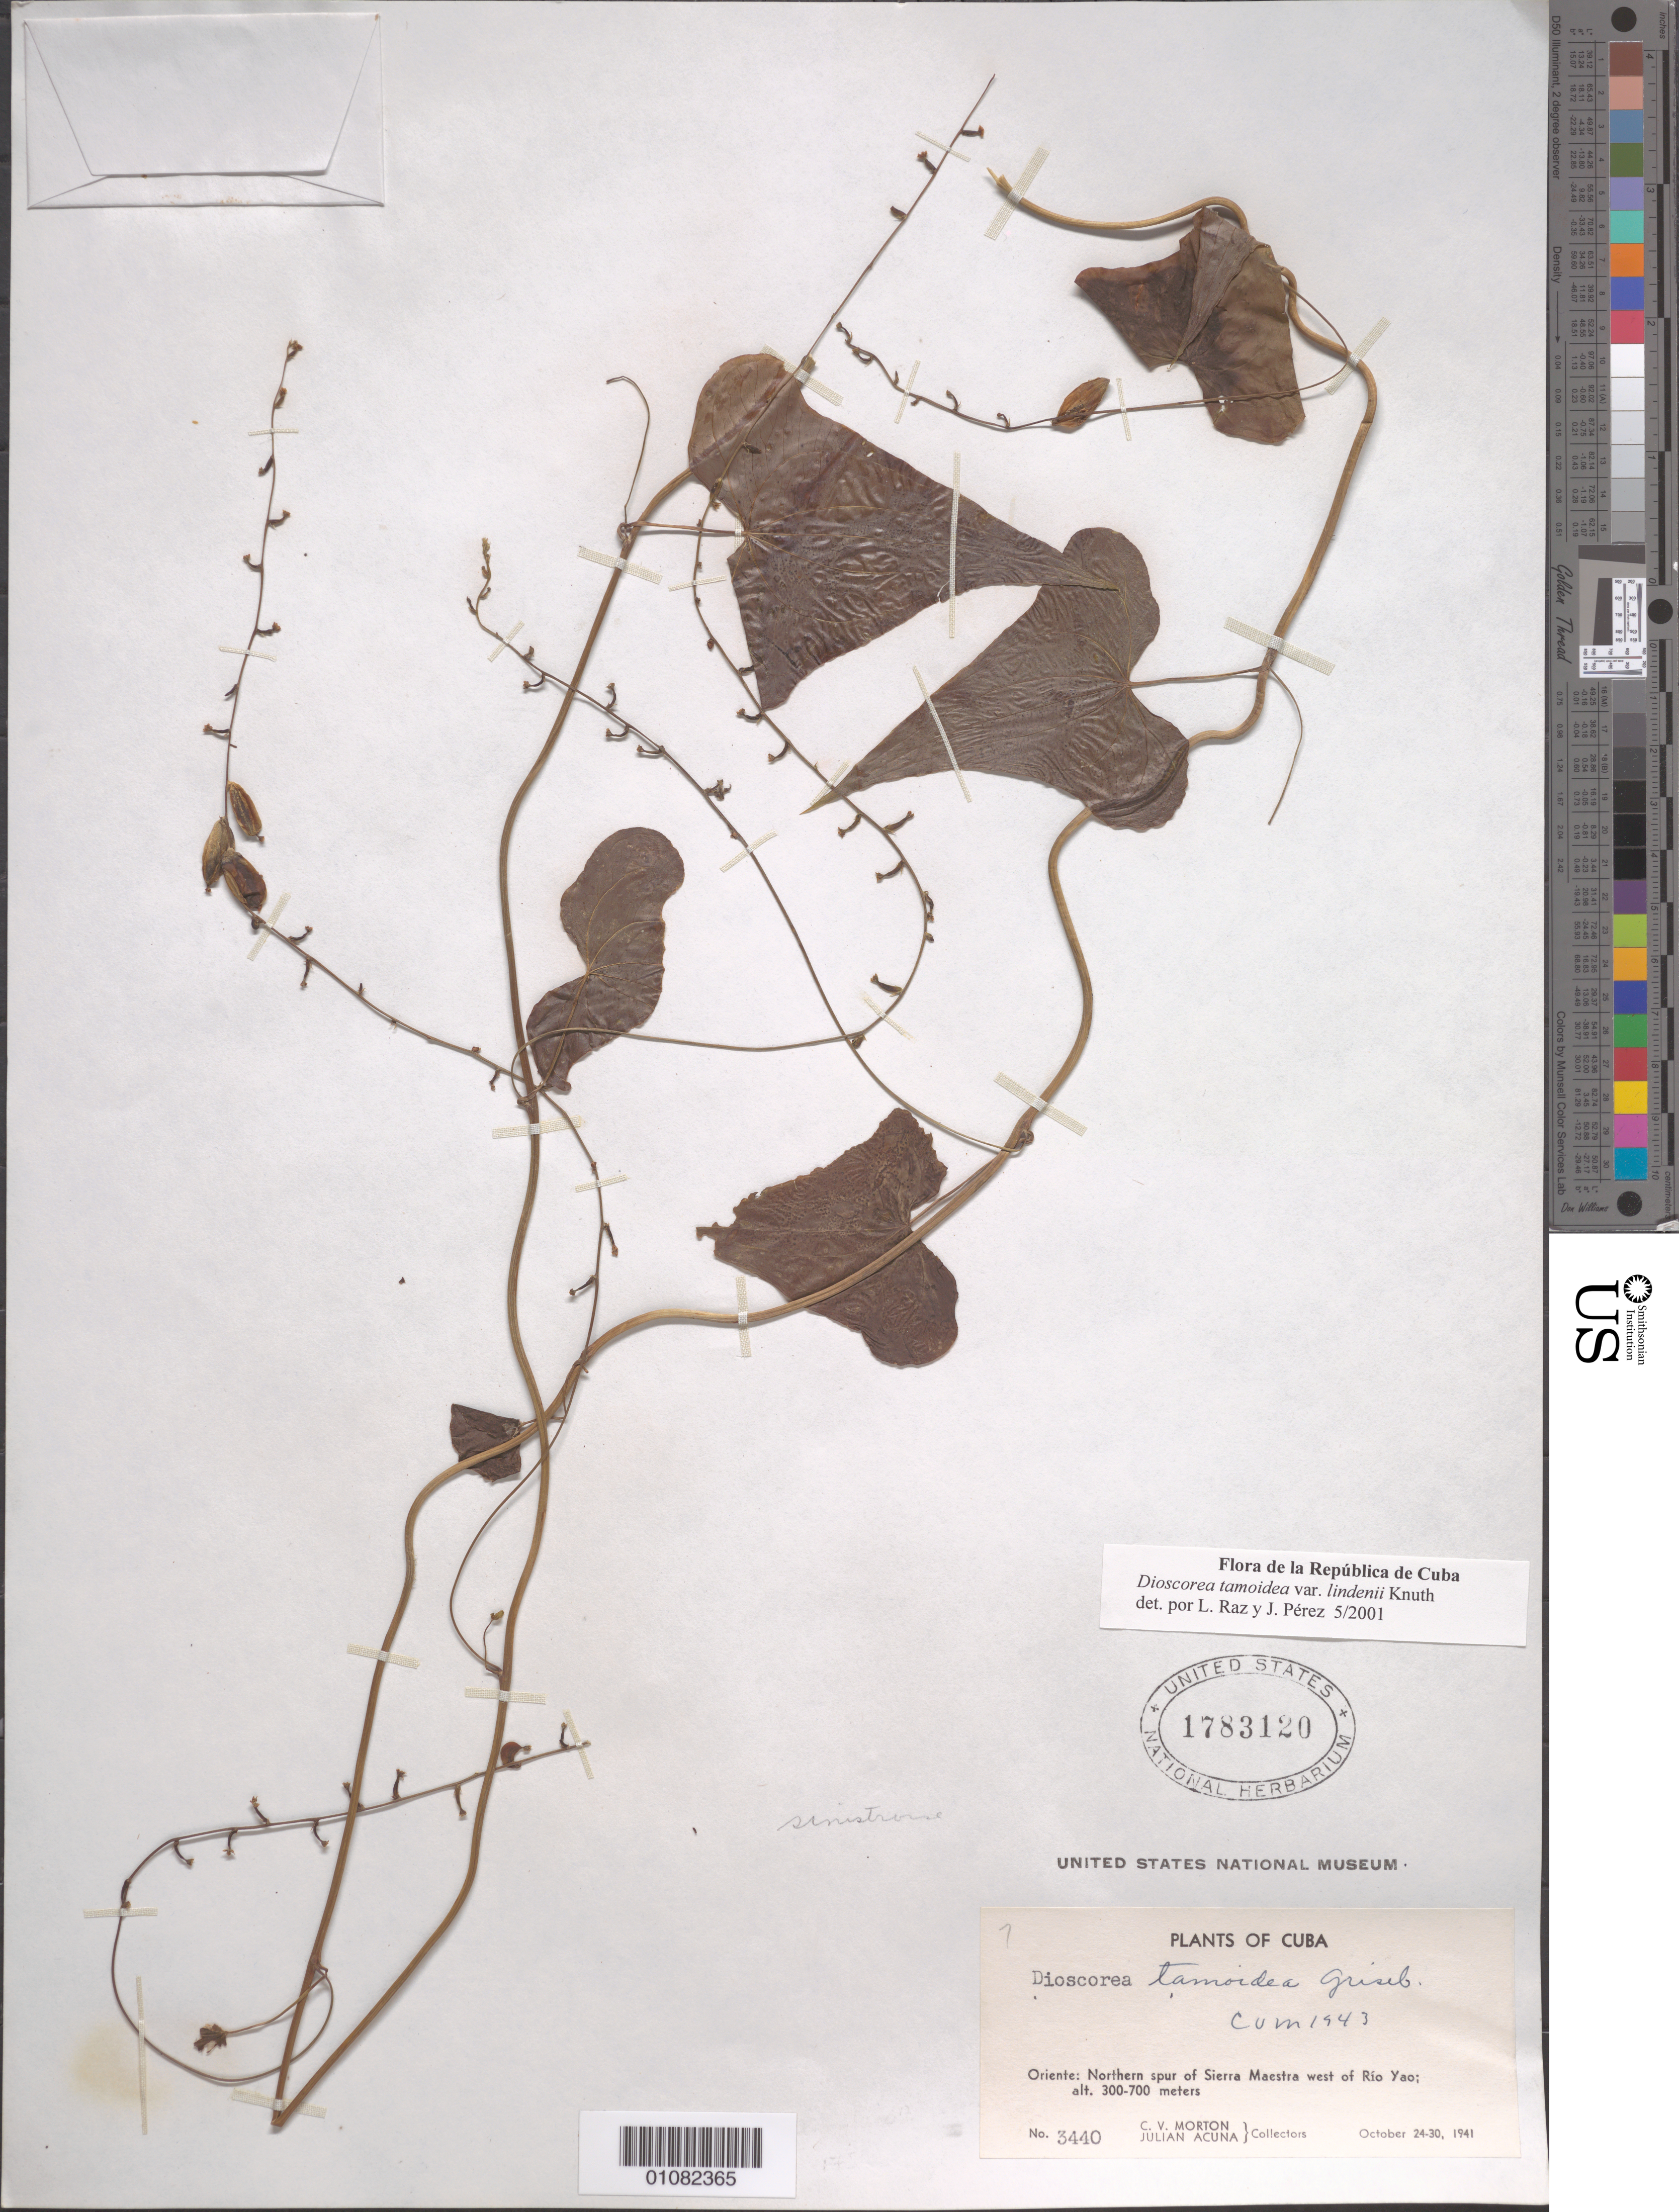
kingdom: Plantae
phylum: Tracheophyta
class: Liliopsida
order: Dioscoreales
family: Dioscoreaceae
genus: Dioscorea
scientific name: Dioscorea tamoidea var. lindenii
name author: Uline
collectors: C. V. Morton & J. Acuña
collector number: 3440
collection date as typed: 24 Oct 1941 to 30 Oct 1941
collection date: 1941-10-24/1941-10-30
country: Cuba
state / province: Guantánamo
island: Cuba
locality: Oriente: Northern spur of Sierra Maestra W of Rio Yao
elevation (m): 300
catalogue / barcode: US 1783120